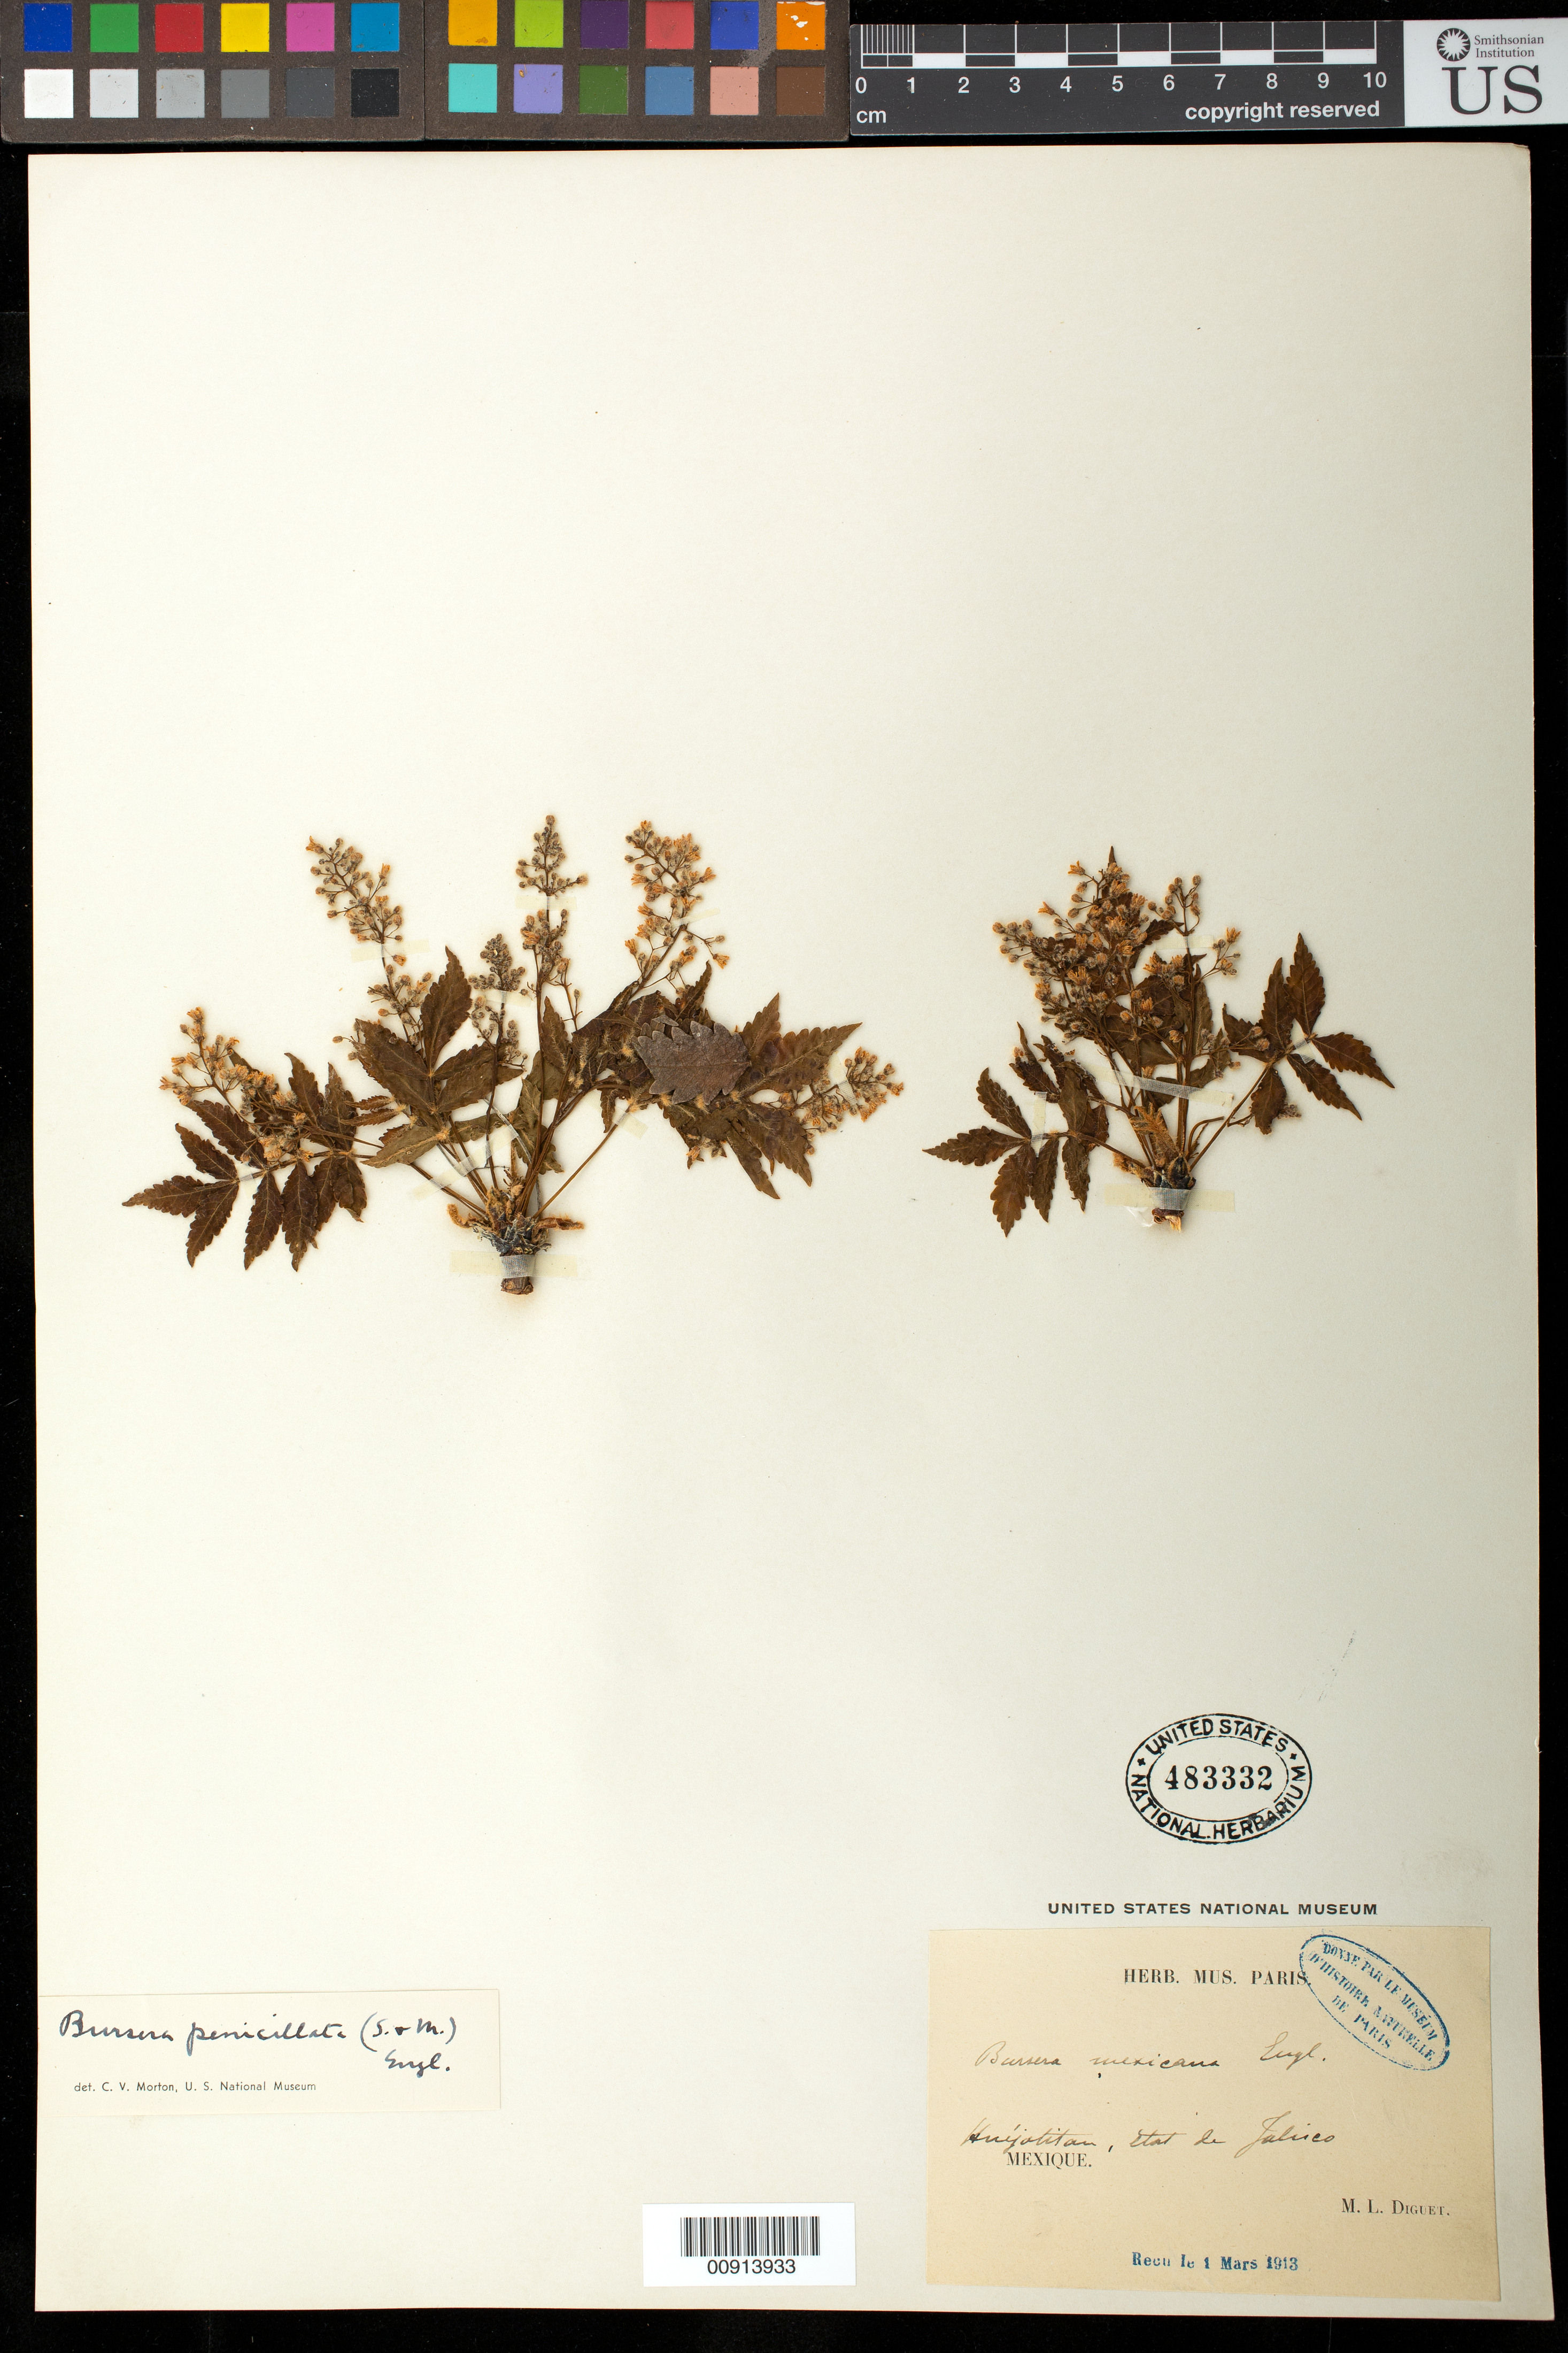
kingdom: Plantae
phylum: Tracheophyta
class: Magnoliopsida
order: Sapindales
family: Burseraceae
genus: Bursera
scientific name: Bursera penicillata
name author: (DC.) Engl.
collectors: M. L. Diguet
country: Mexico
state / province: Jalisco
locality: Huéjotitan, Ètat de Jalisco.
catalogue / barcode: US 483332